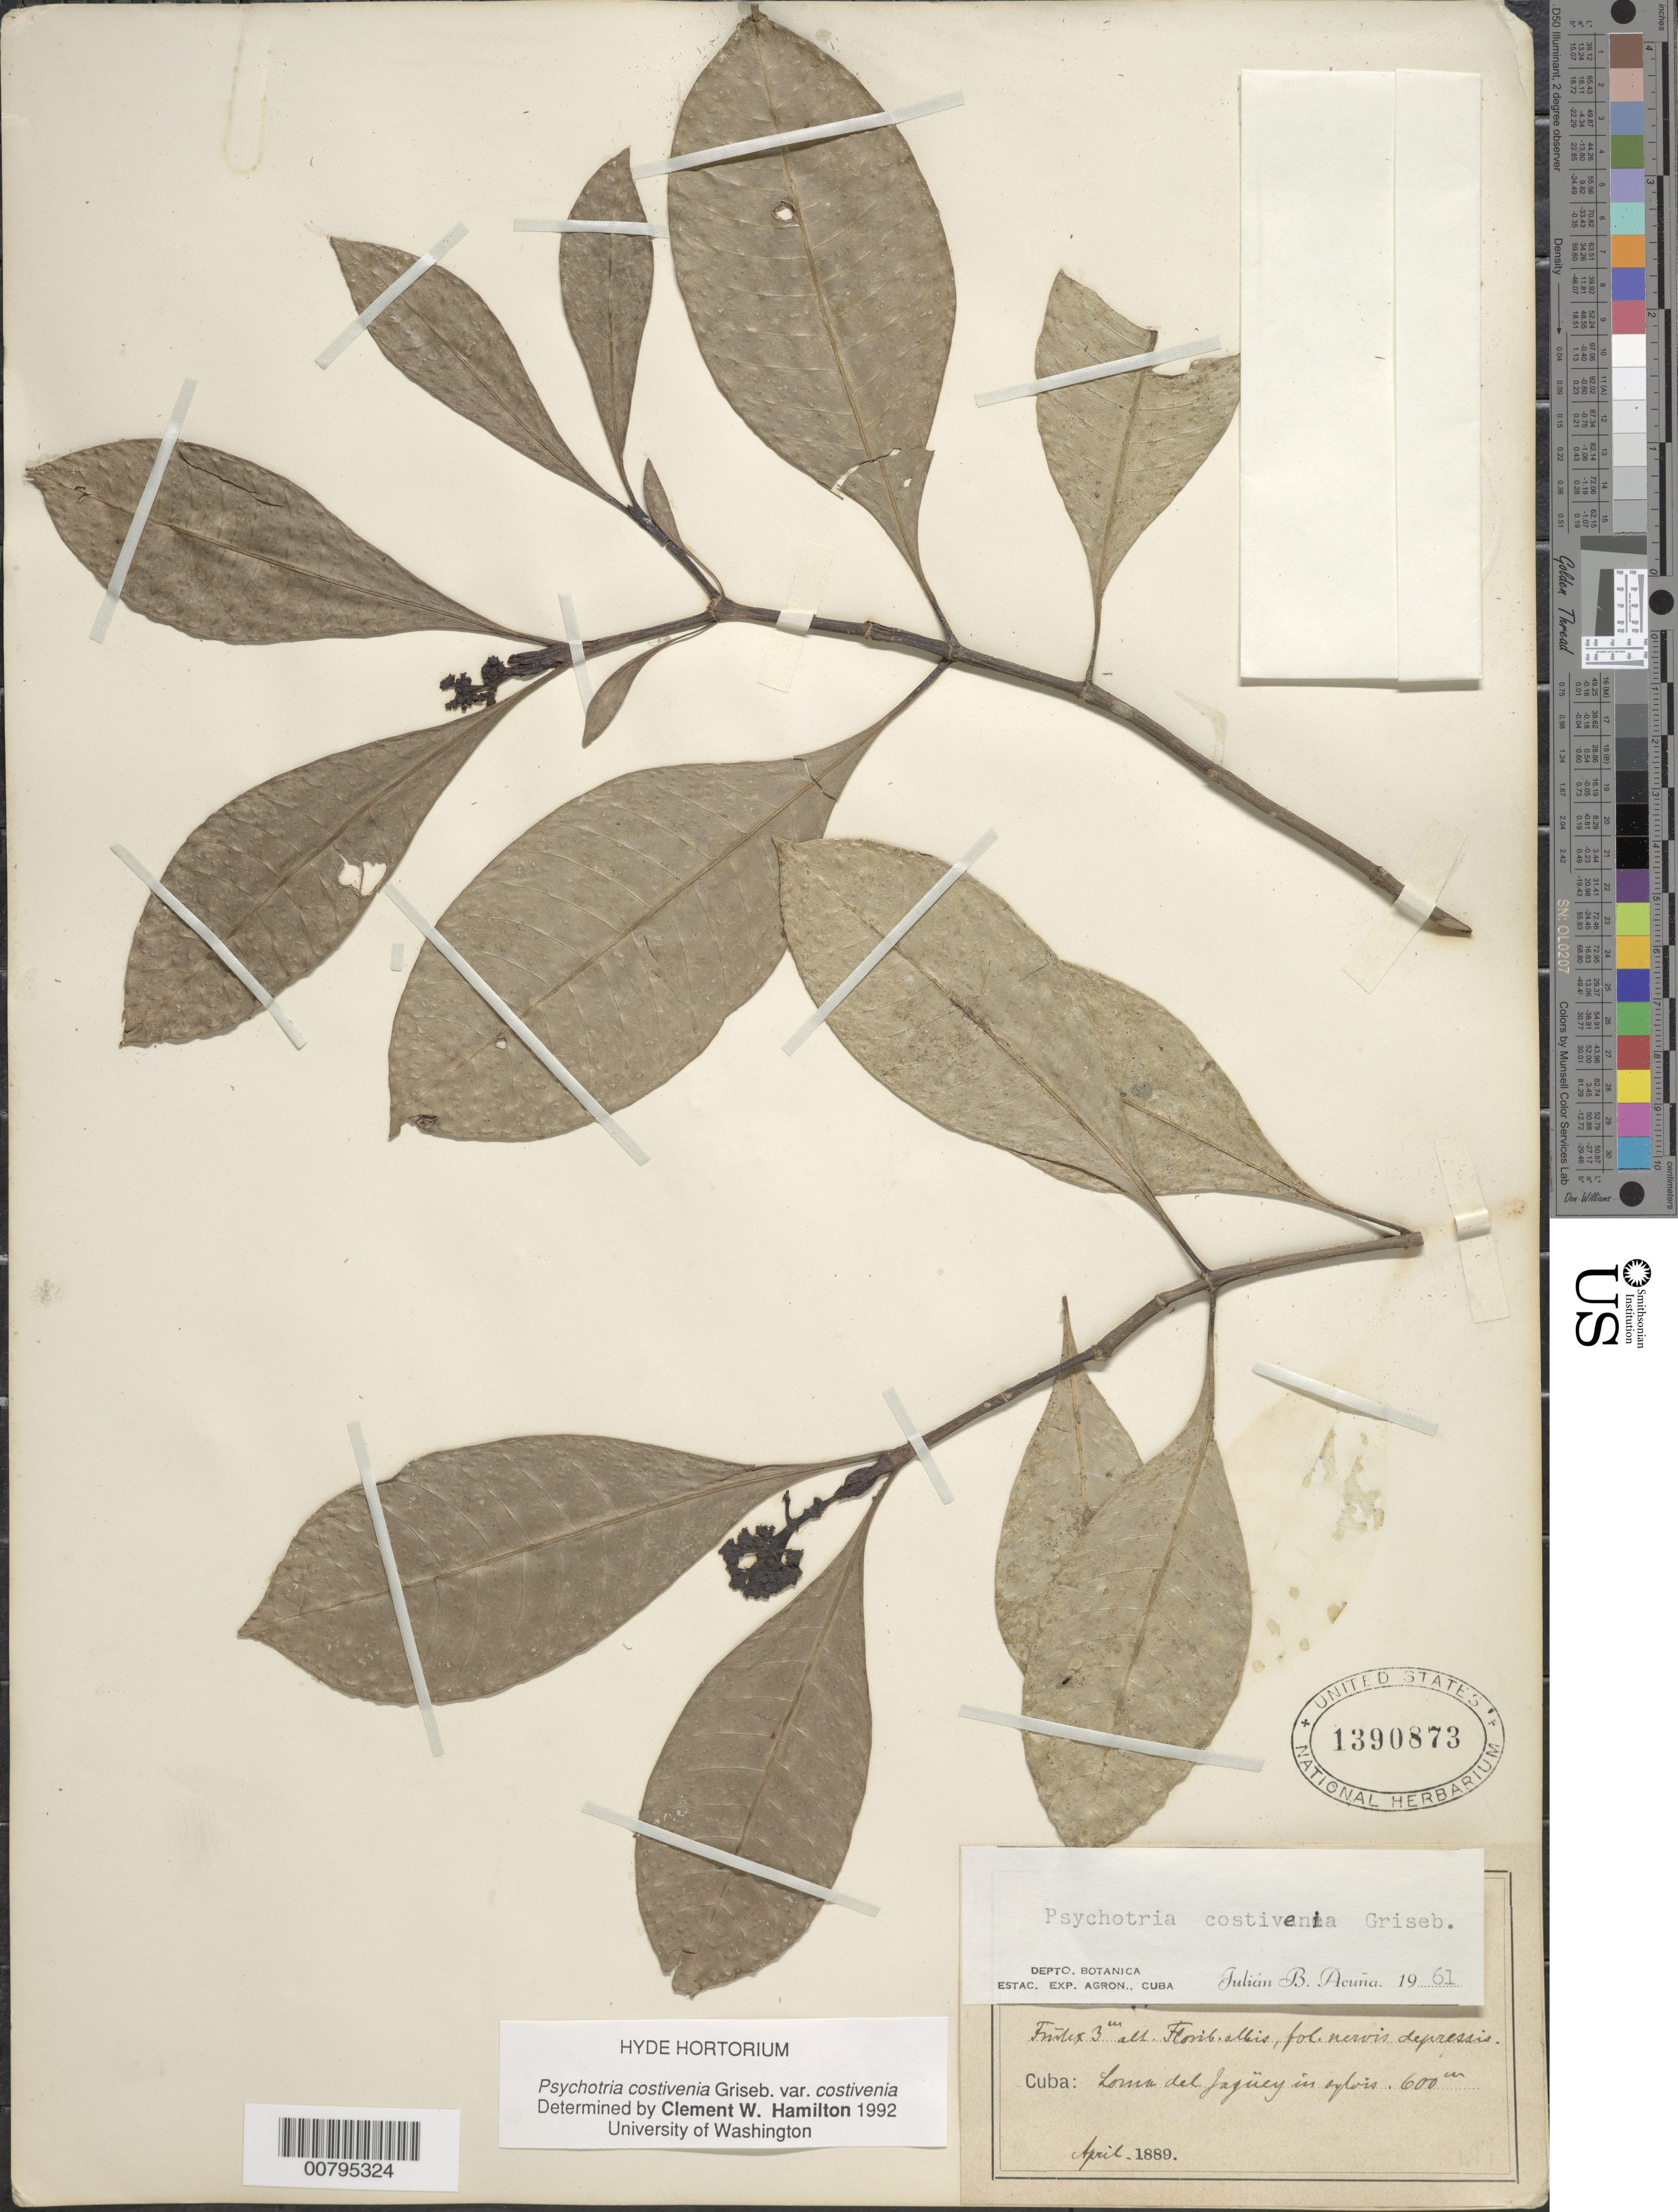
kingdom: Plantae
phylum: Tracheophyta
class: Magnoliopsida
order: Gentianales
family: Rubiaceae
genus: Psychotria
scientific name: Psychotria costivenia var. costivenia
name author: Griseb.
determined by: Hamilton, C. W.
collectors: H. F. A. von Eggers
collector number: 5291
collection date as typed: Apr 1889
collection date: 1889-04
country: Cuba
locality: Loma del Jaguey in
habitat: In sylvis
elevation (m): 600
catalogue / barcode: US 1390873